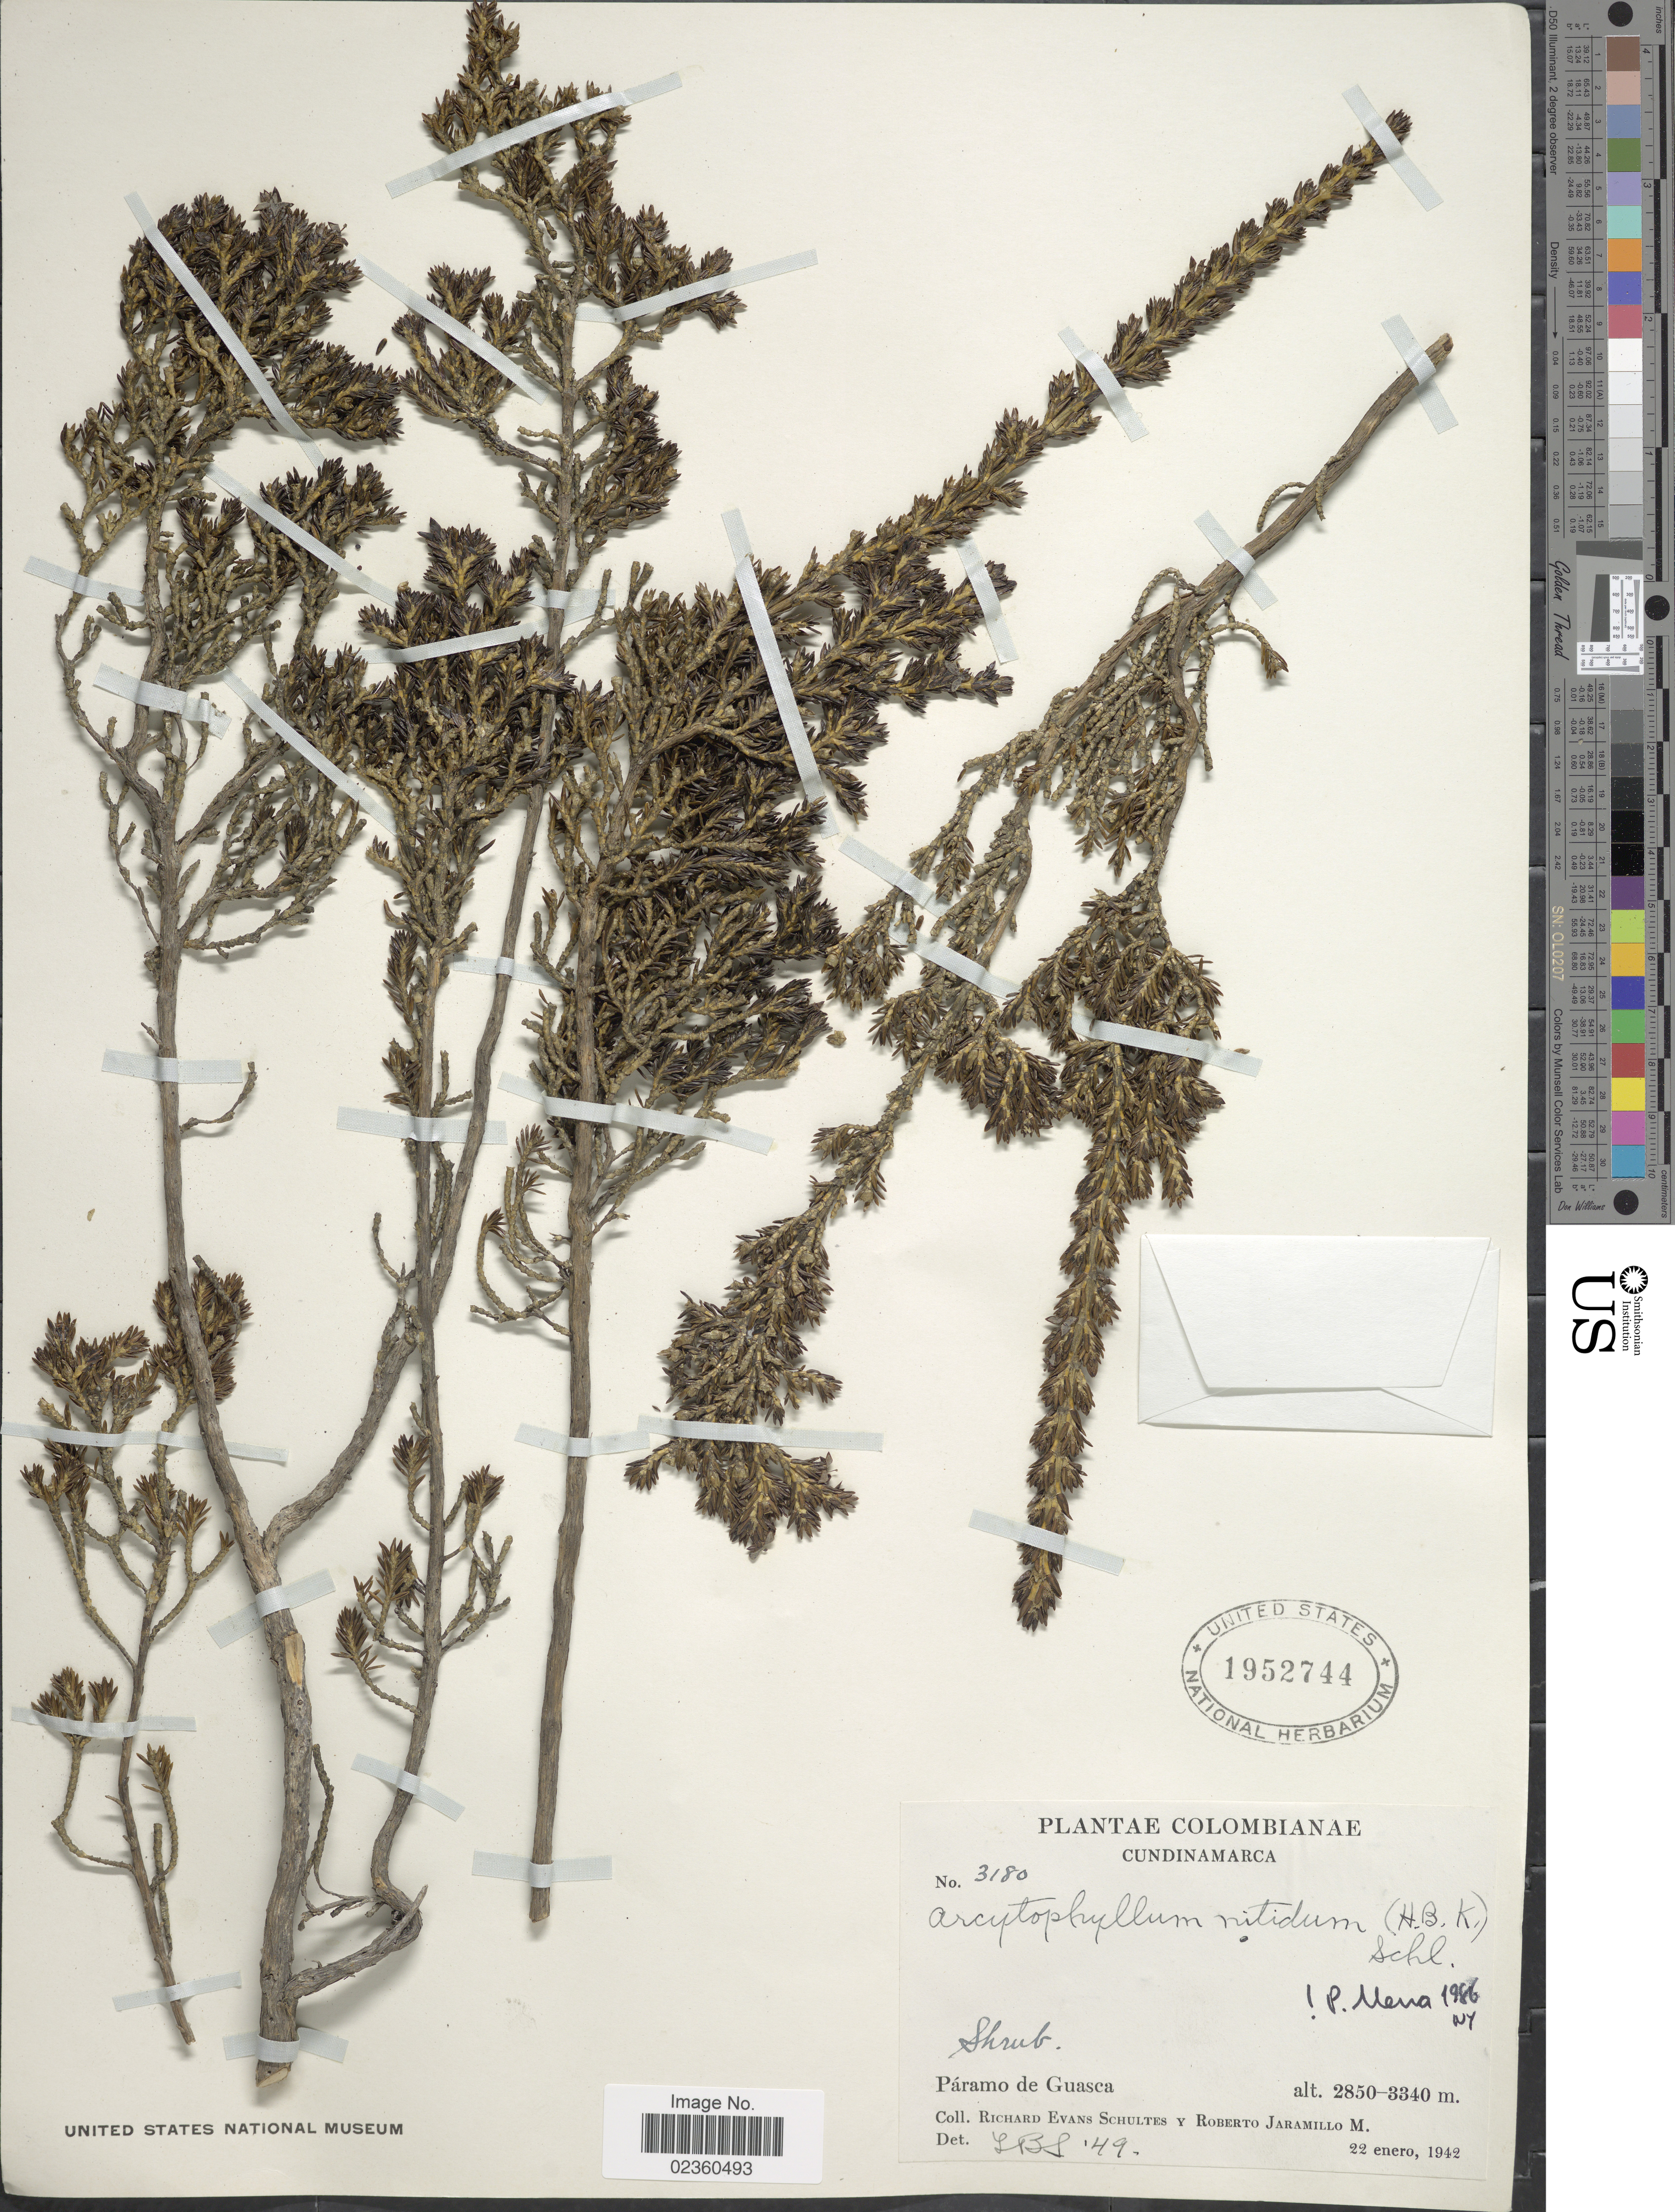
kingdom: Plantae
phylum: Tracheophyta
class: Magnoliopsida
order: Gentianales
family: Rubiaceae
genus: Arcytophyllum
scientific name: Arcytophyllum nitidum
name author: (Kunth) Schltdl.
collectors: R. E. Schultes & R. Jaramillo M.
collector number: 3180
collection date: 1942-01-22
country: Colombia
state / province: Cundinamarca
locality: Páramo de Guasca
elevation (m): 2850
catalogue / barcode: US 1952744